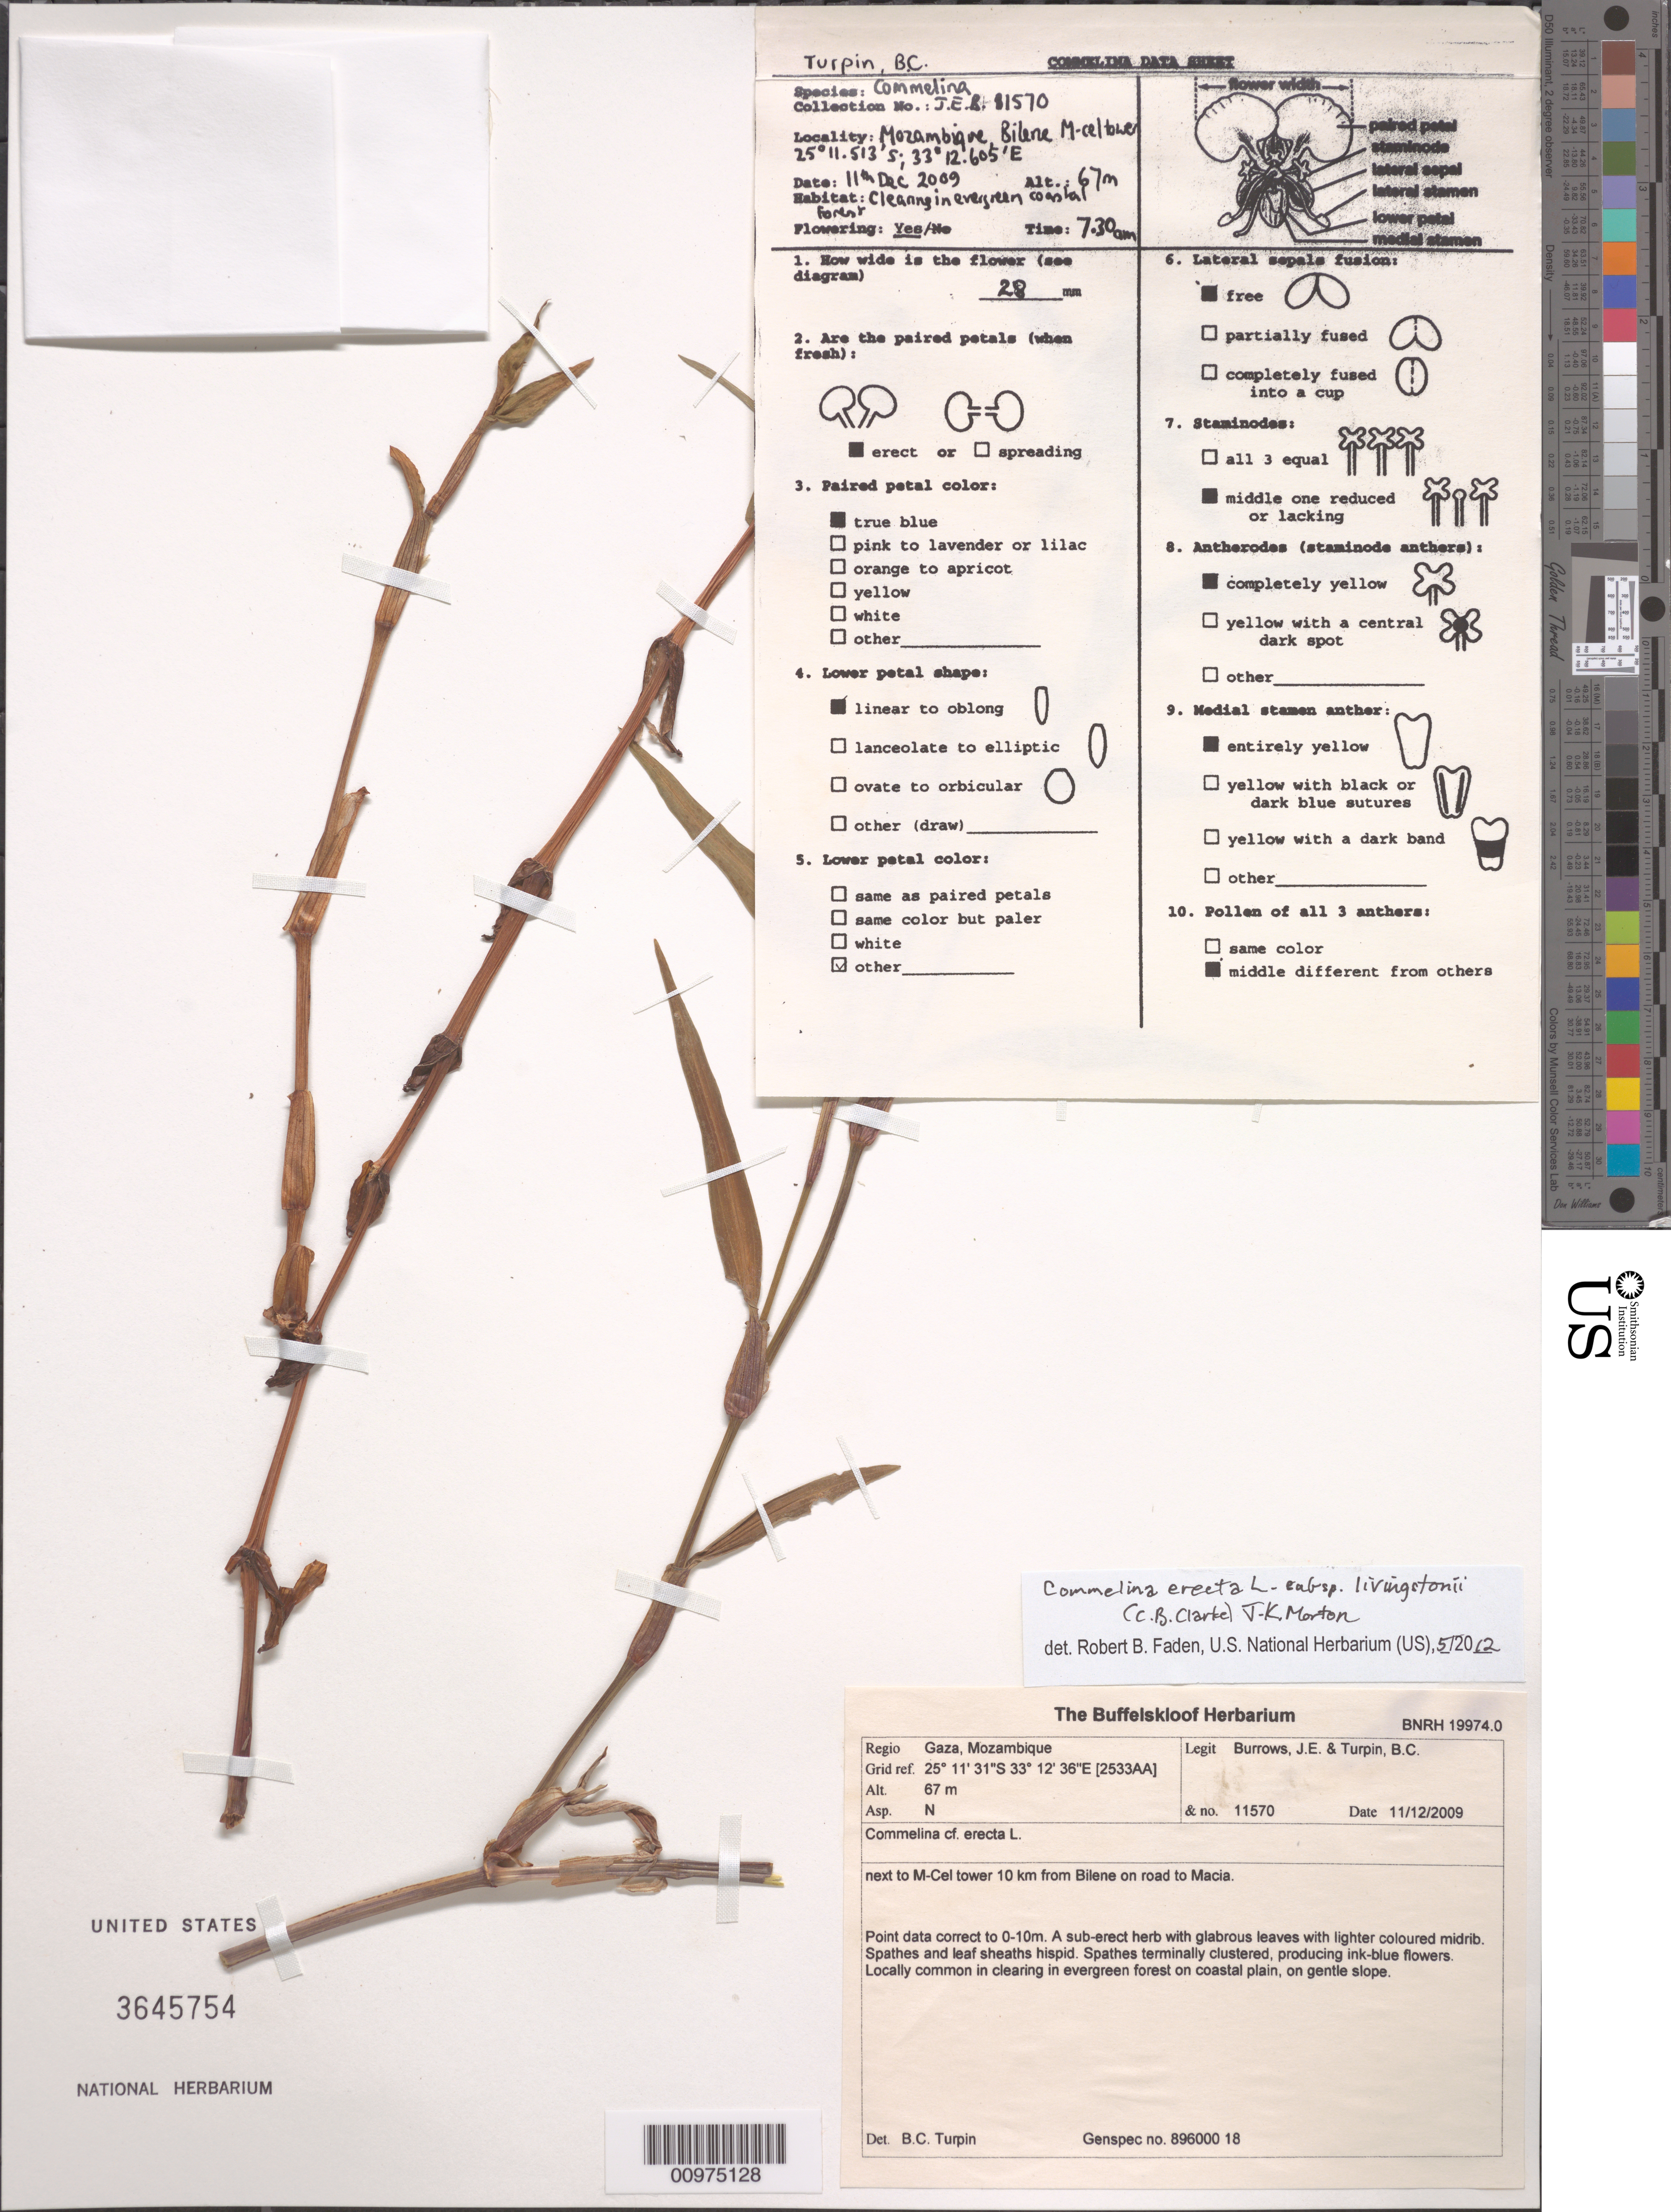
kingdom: Plantae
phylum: Tracheophyta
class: Liliopsida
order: Commelinales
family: Commelinaceae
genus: Commelina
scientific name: Commelina erecta subsp. livingstonii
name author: (C.B. Clarke) J.K. Morton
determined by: Faden, Robert B., (US), Smithsonian Institution - National Museum of Natural History (UNITED STATES)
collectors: J. Burrows & B. C. Turpin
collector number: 11570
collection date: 2009-12-11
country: Mozambique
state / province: Gaza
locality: next to M-Cel tower 10 km from Bilene on road to Macia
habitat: Locally common in clearing in evergreen forest on coastal plain, on gentle slope.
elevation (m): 67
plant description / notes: GRID REFERENCE: 2533AA Genspec no. 896000 18 Point data correct to0-10 m Asp. N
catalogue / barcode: US 3645754